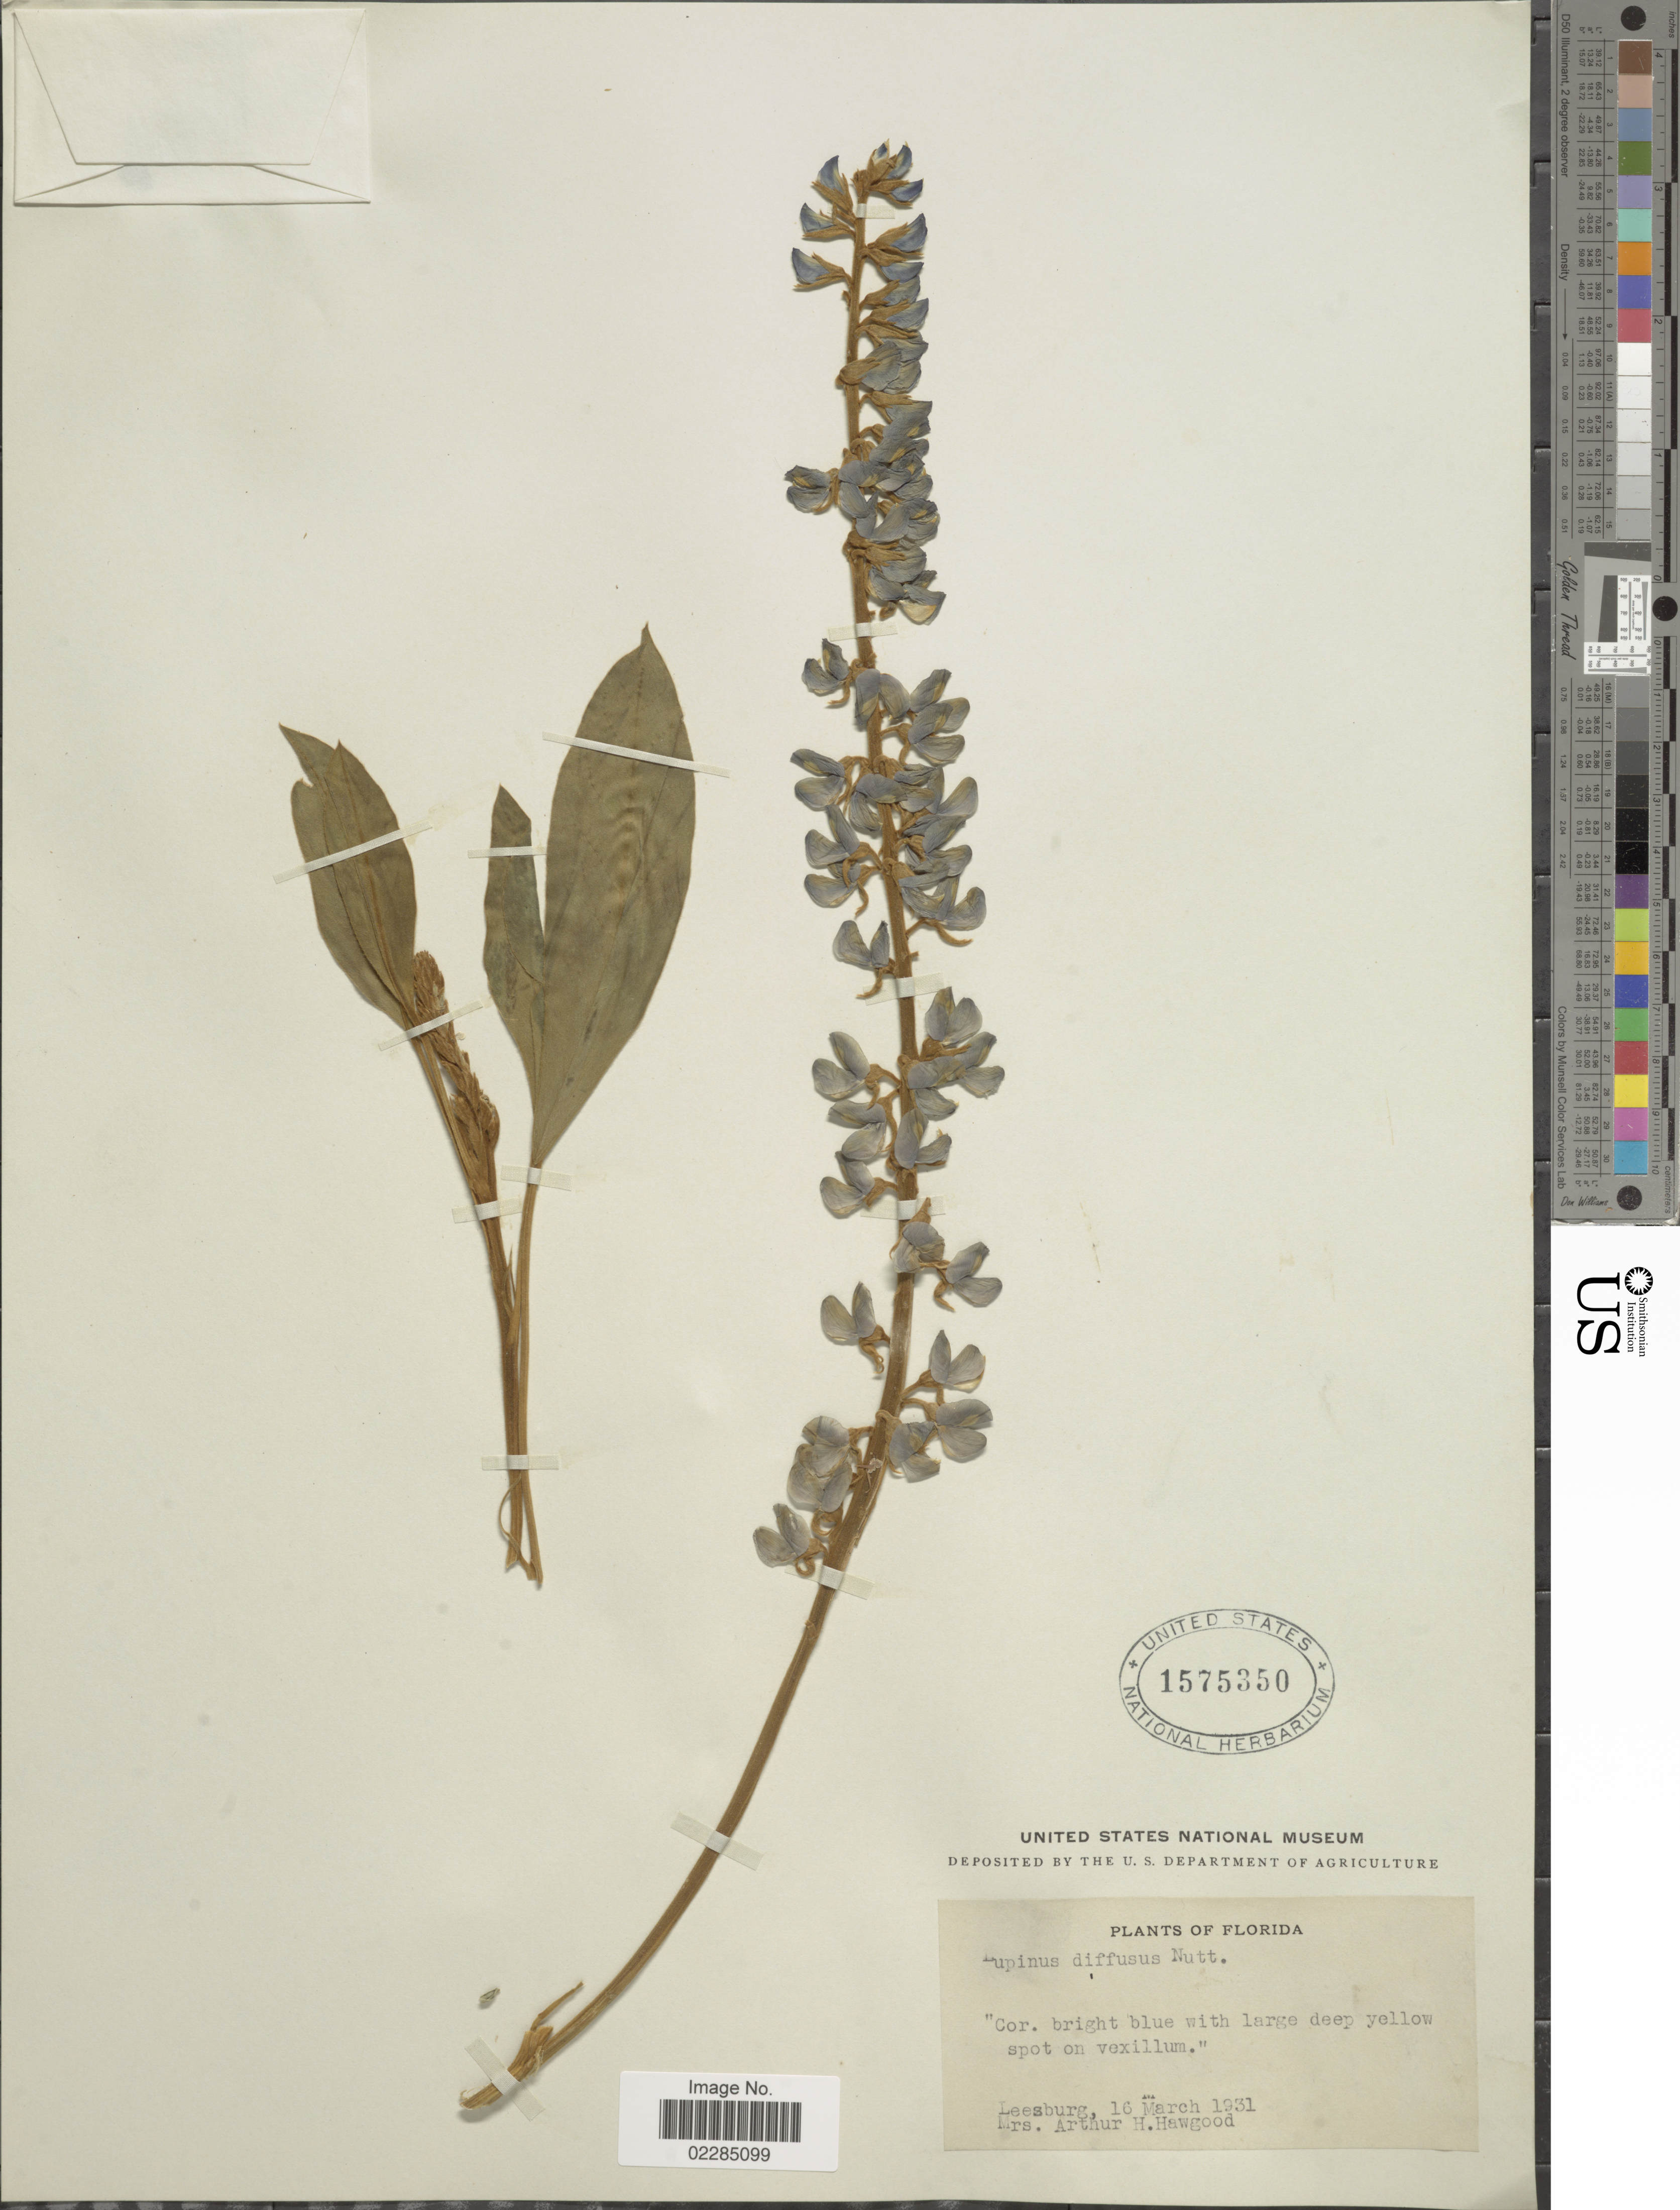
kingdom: Plantae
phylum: Tracheophyta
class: Magnoliopsida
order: Fabales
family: Fabaceae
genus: Lupinus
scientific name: Lupinus diffusus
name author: Nutt.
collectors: A. Hawgood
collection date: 1931-03-16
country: United States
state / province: Florida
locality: Leesburg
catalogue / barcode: US 1575350